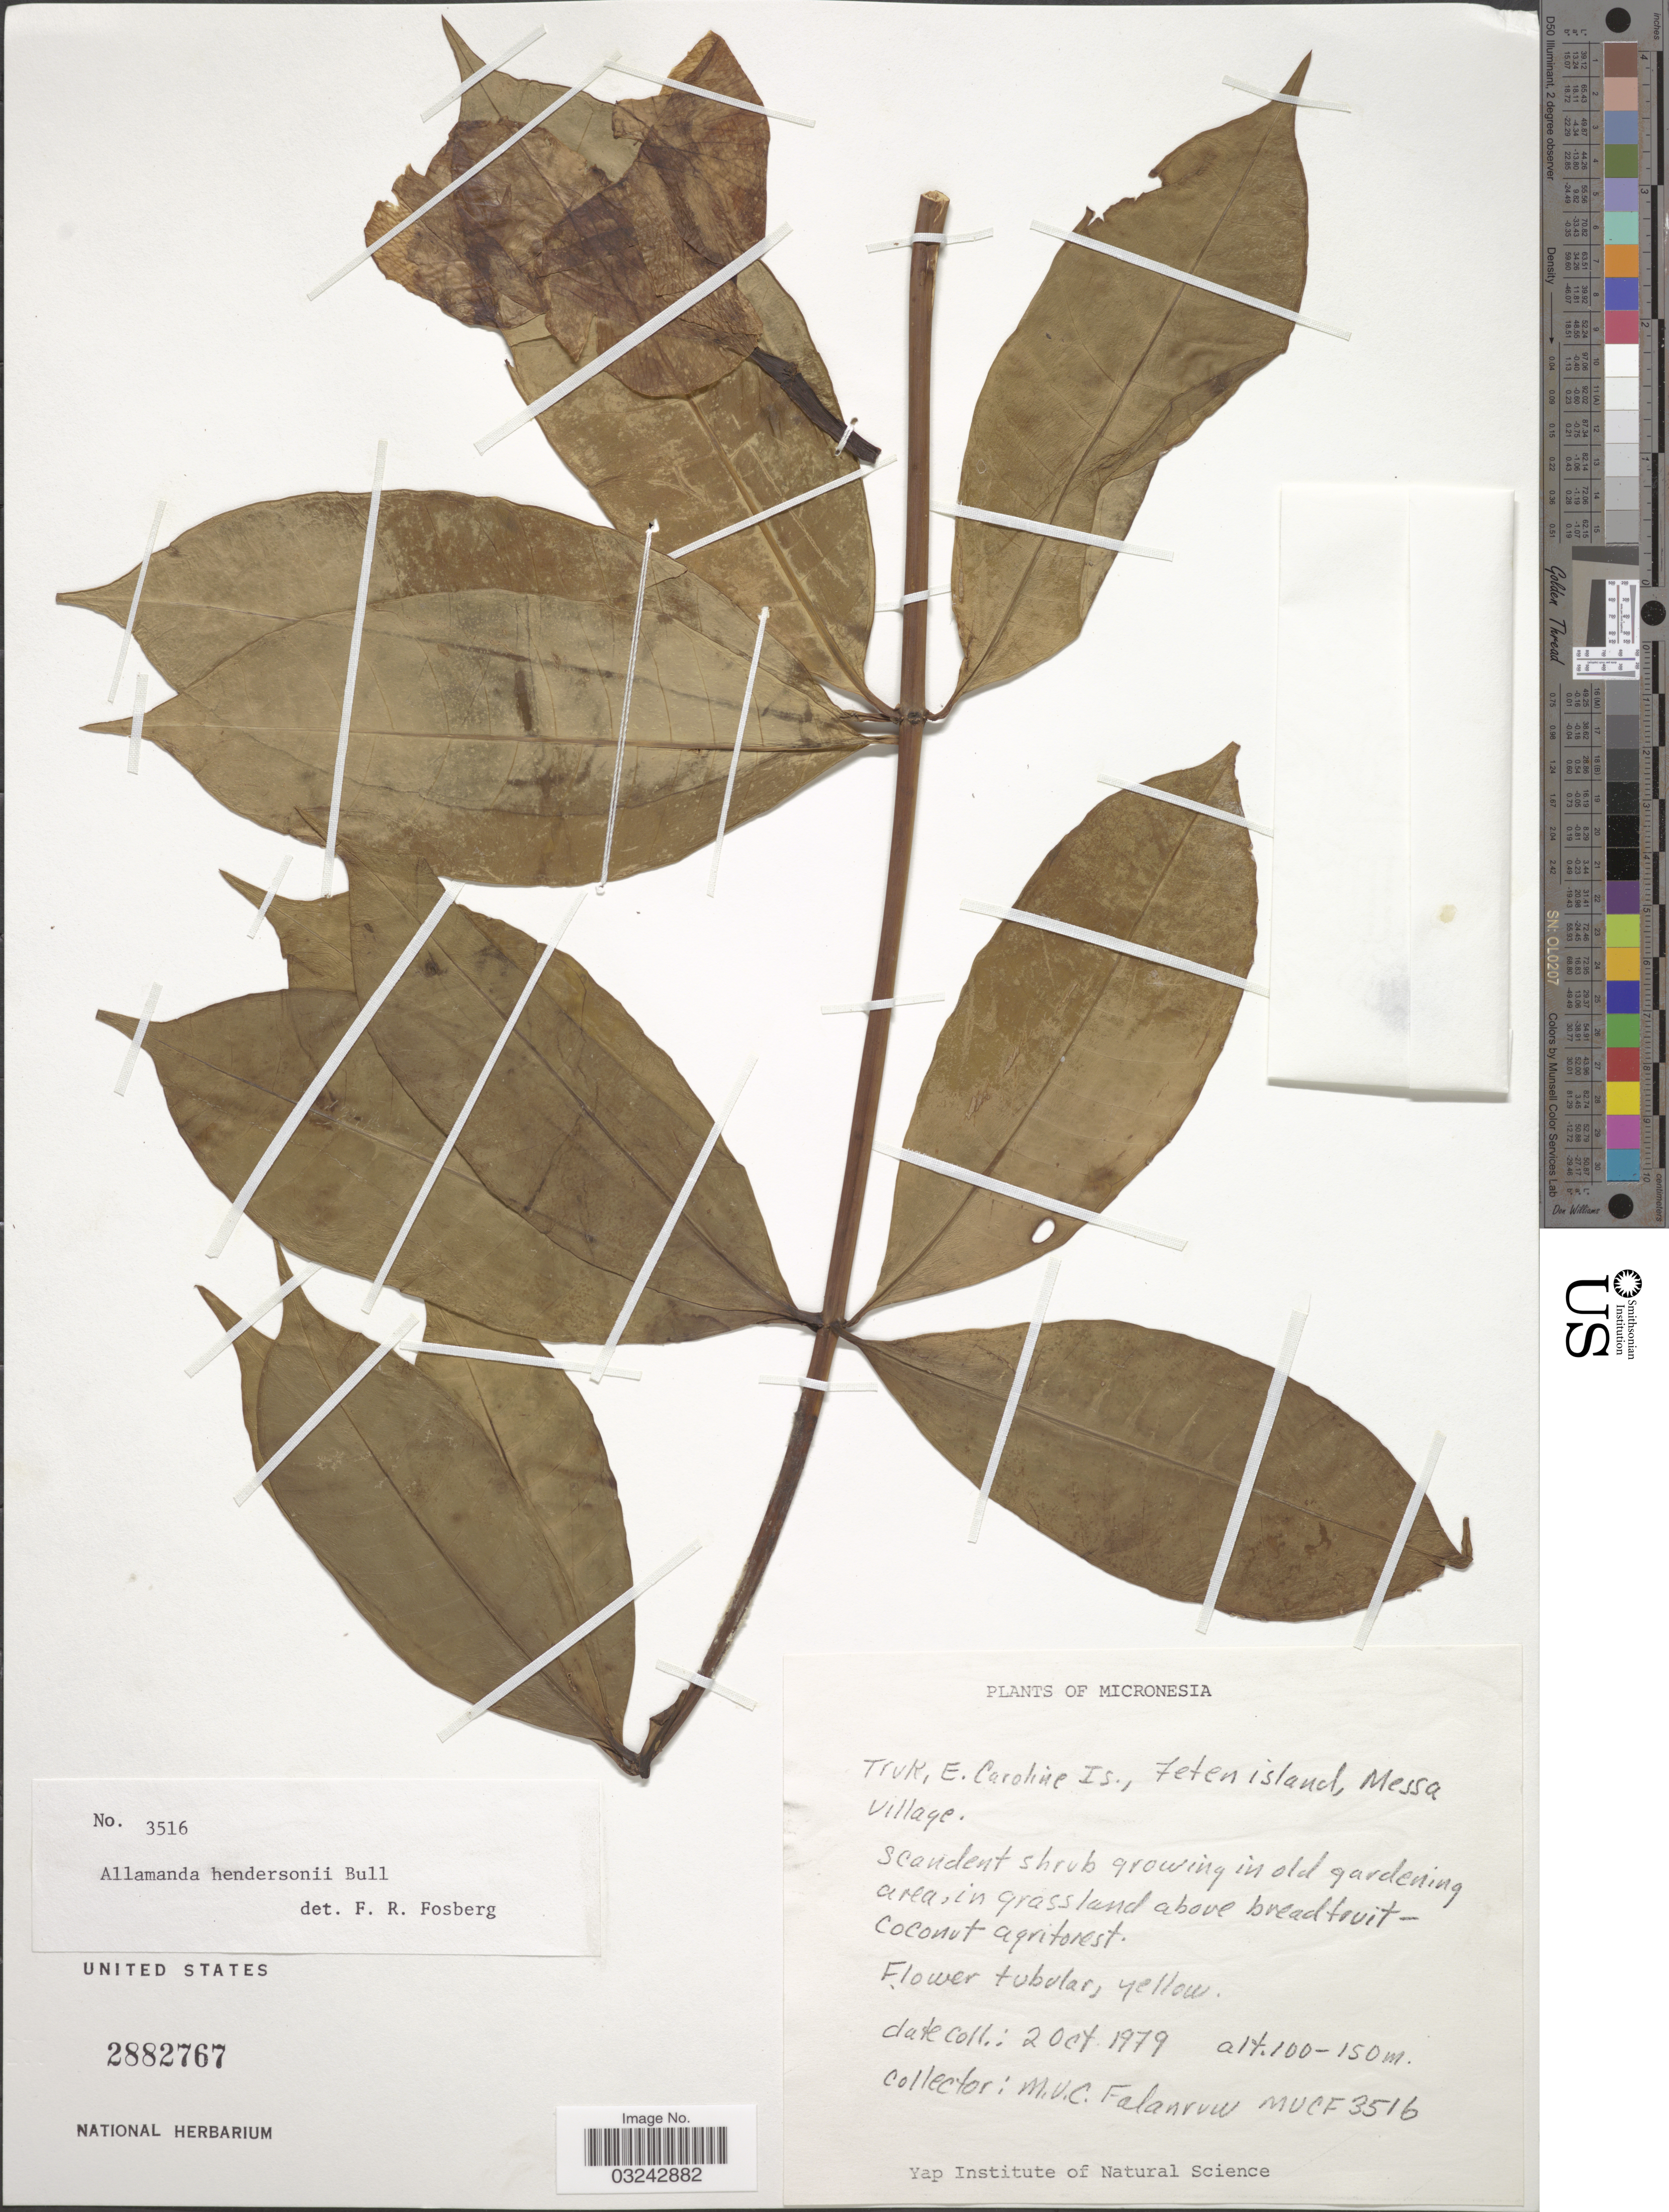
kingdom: Plantae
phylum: Tracheophyta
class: Magnoliopsida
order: Gentianales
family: Apocynaceae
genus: Allamanda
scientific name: Allamanda hendersonii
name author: W. Bull ex Dombrain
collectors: M. V. Falanruw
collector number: MUCF3516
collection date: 1979-10-20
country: Micronesia, Federated States of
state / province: Truk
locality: Micronesia, E. Caroline Is., Fefen island, Messa Village.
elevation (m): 100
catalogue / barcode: US 2882767